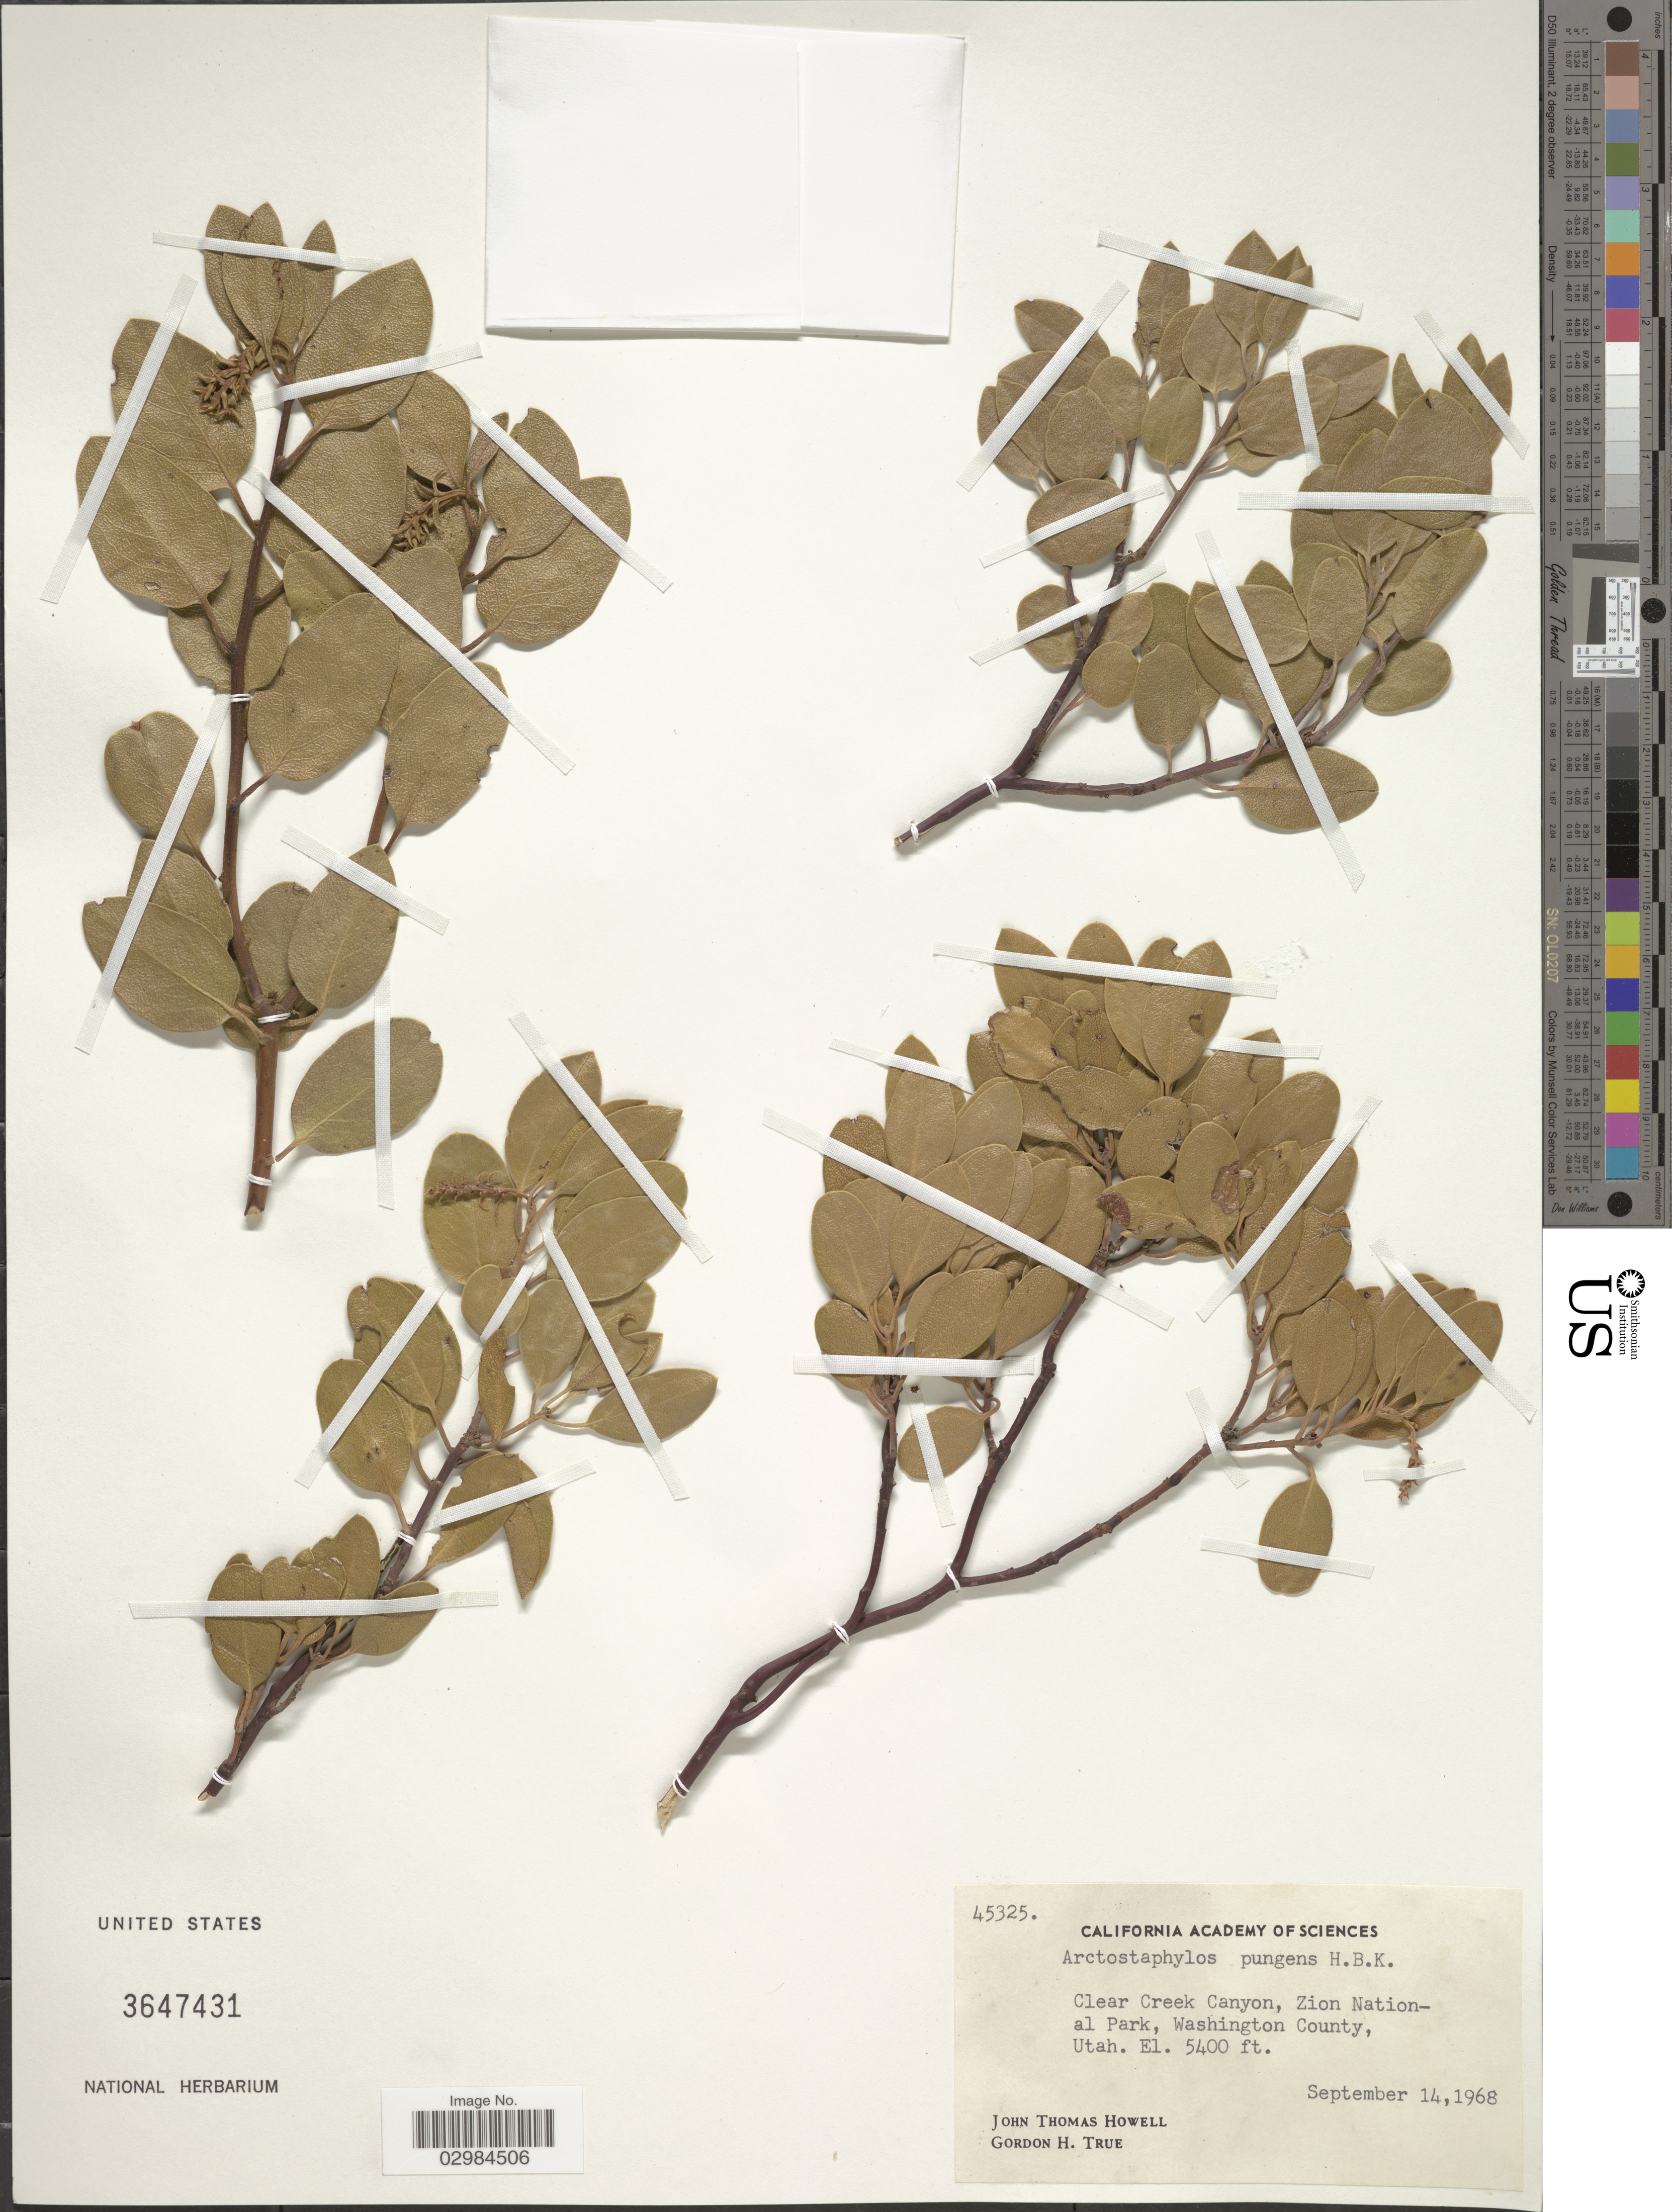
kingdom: Plantae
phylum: Tracheophyta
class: Magnoliopsida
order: Ericales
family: Ericaceae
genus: Arctostaphylos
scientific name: Arctostaphylos pungens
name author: Kunth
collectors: J. T. Howell & G. H. True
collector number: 45325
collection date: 1968-09-14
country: United States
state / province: Utah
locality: Clear Creek Canyon, Zion National Park, Washington County.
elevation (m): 1646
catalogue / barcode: US 3647431